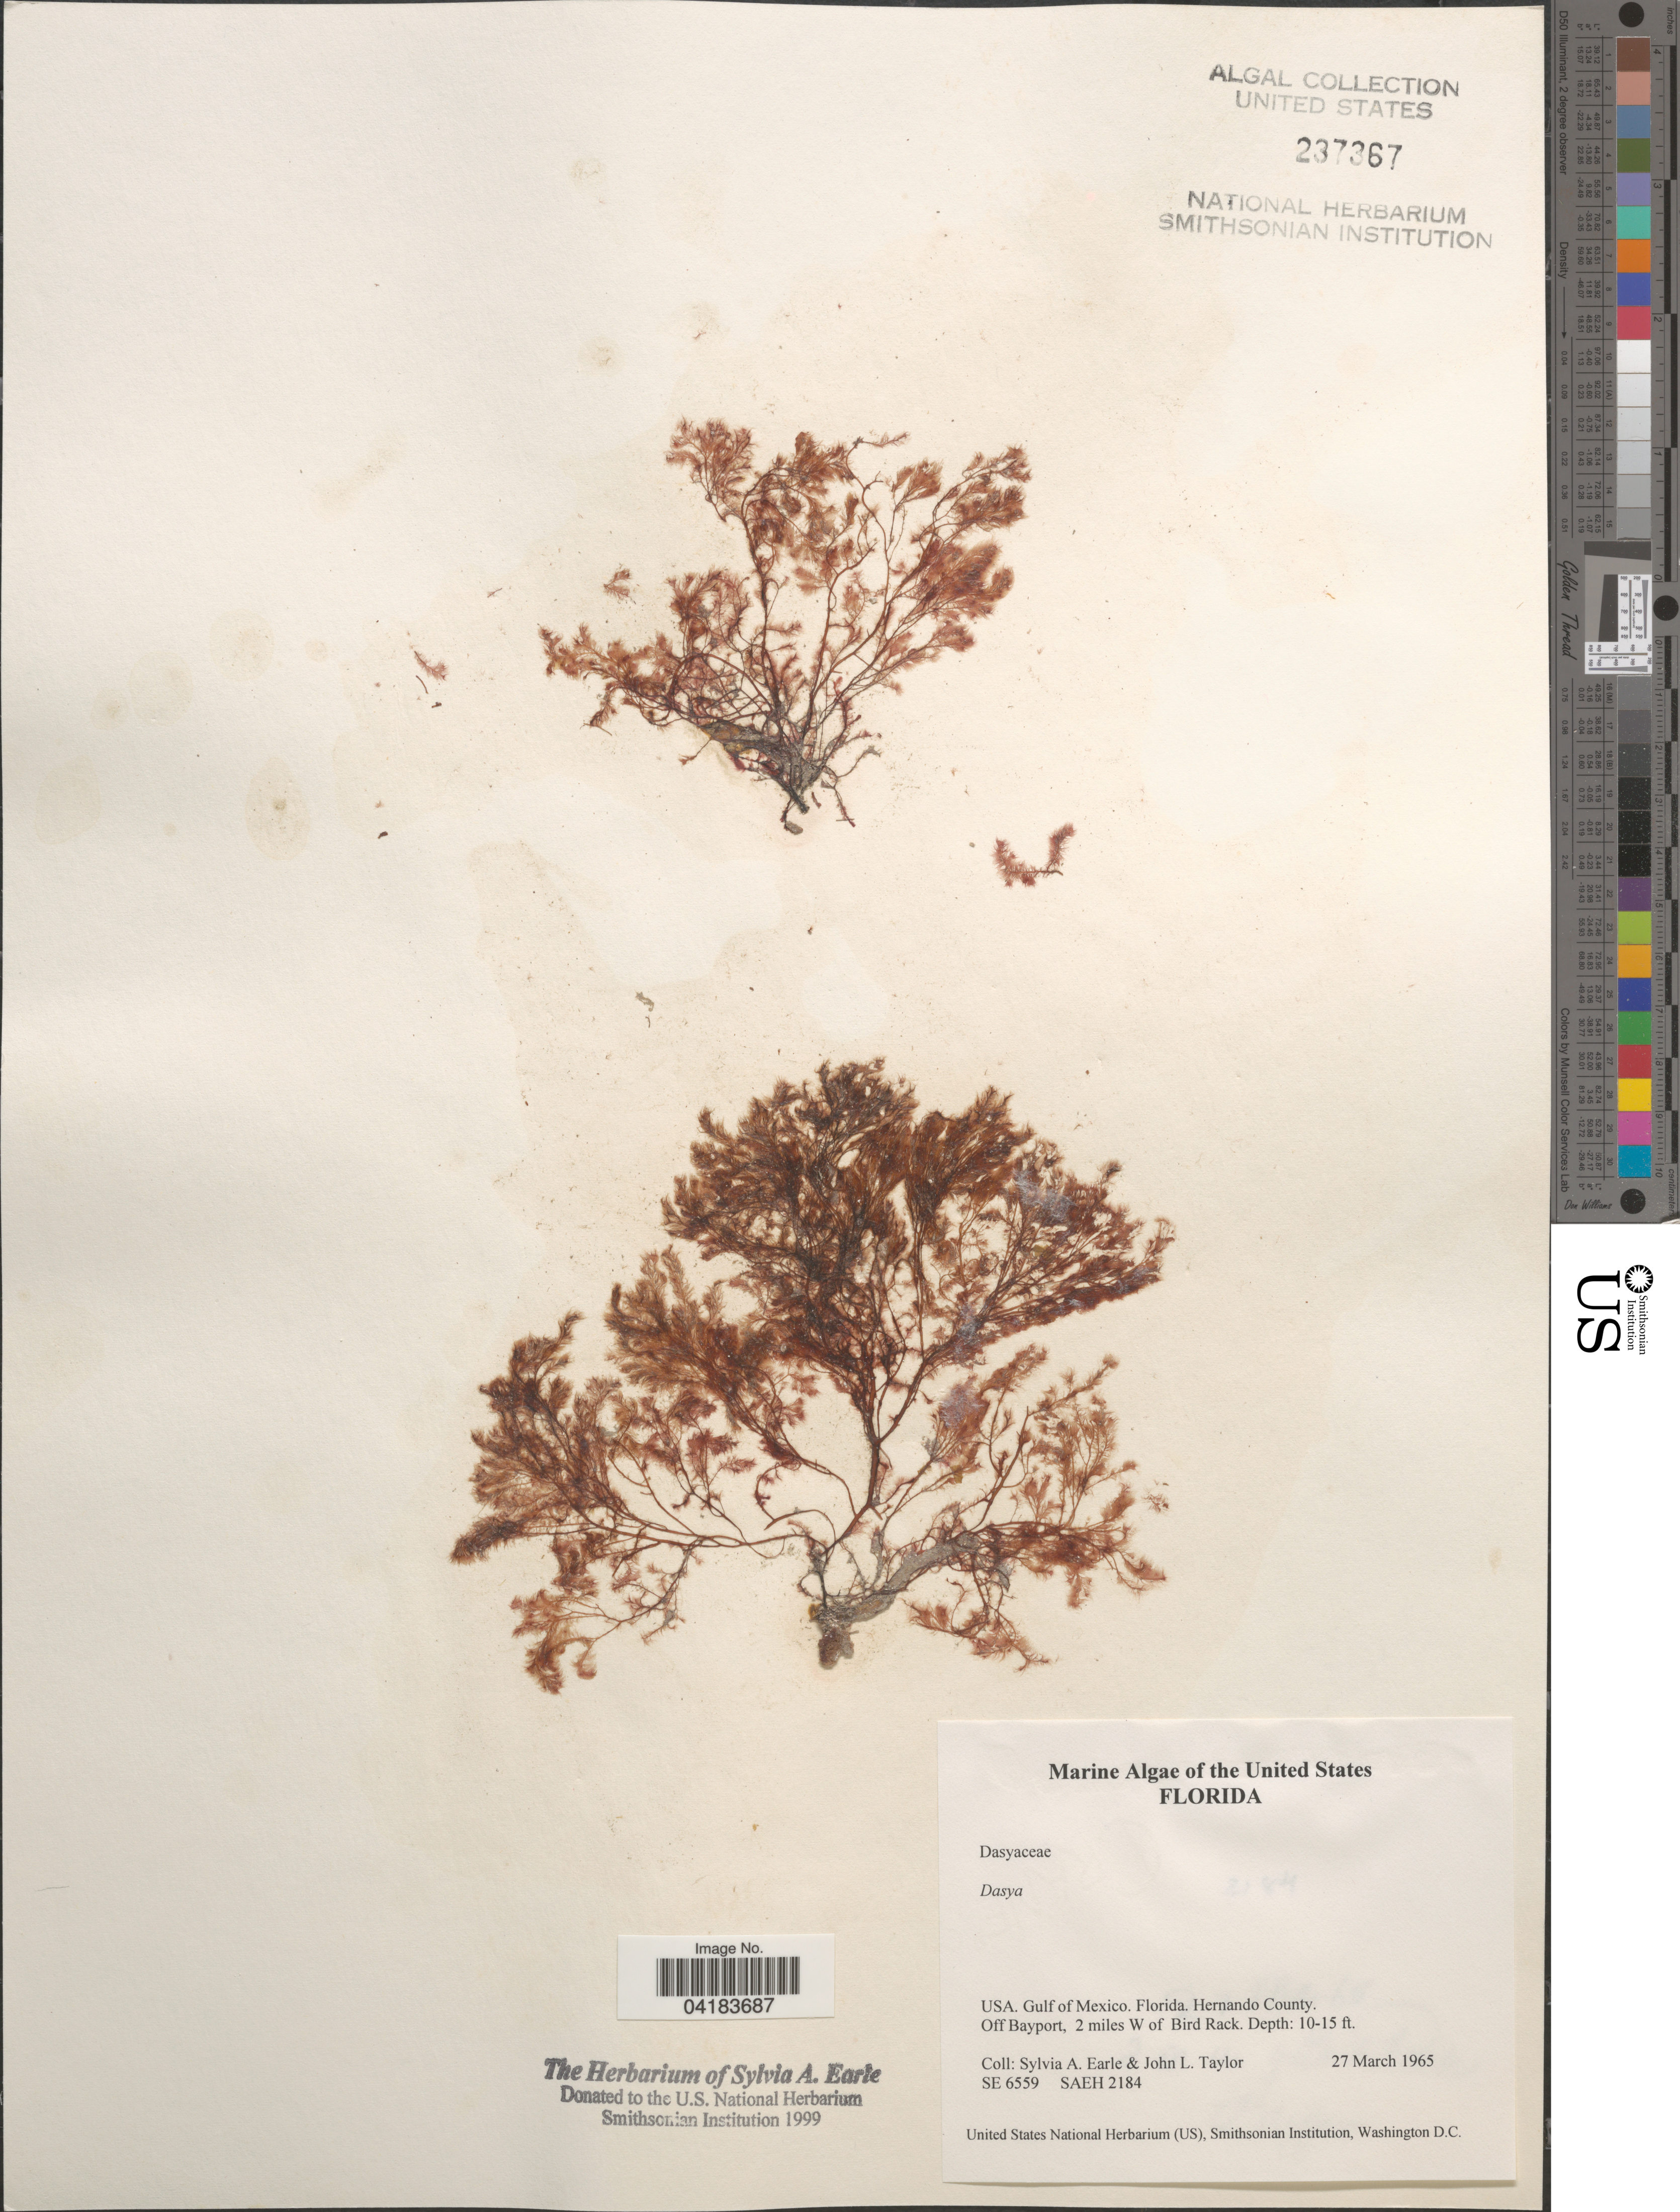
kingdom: Plantae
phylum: Rhodophyta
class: Florideophyceae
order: Ceramiales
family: Dasyaceae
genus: Dasya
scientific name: Dasya sp.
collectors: S. A. Earle & J. L. Taylor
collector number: SE6559/SAEH2184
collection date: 1965-03-27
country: United States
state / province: Florida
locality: Gulf of Mexico. Hernando County. Off Bayport, 2 miles W of Bird Rack.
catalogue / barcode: US 237367